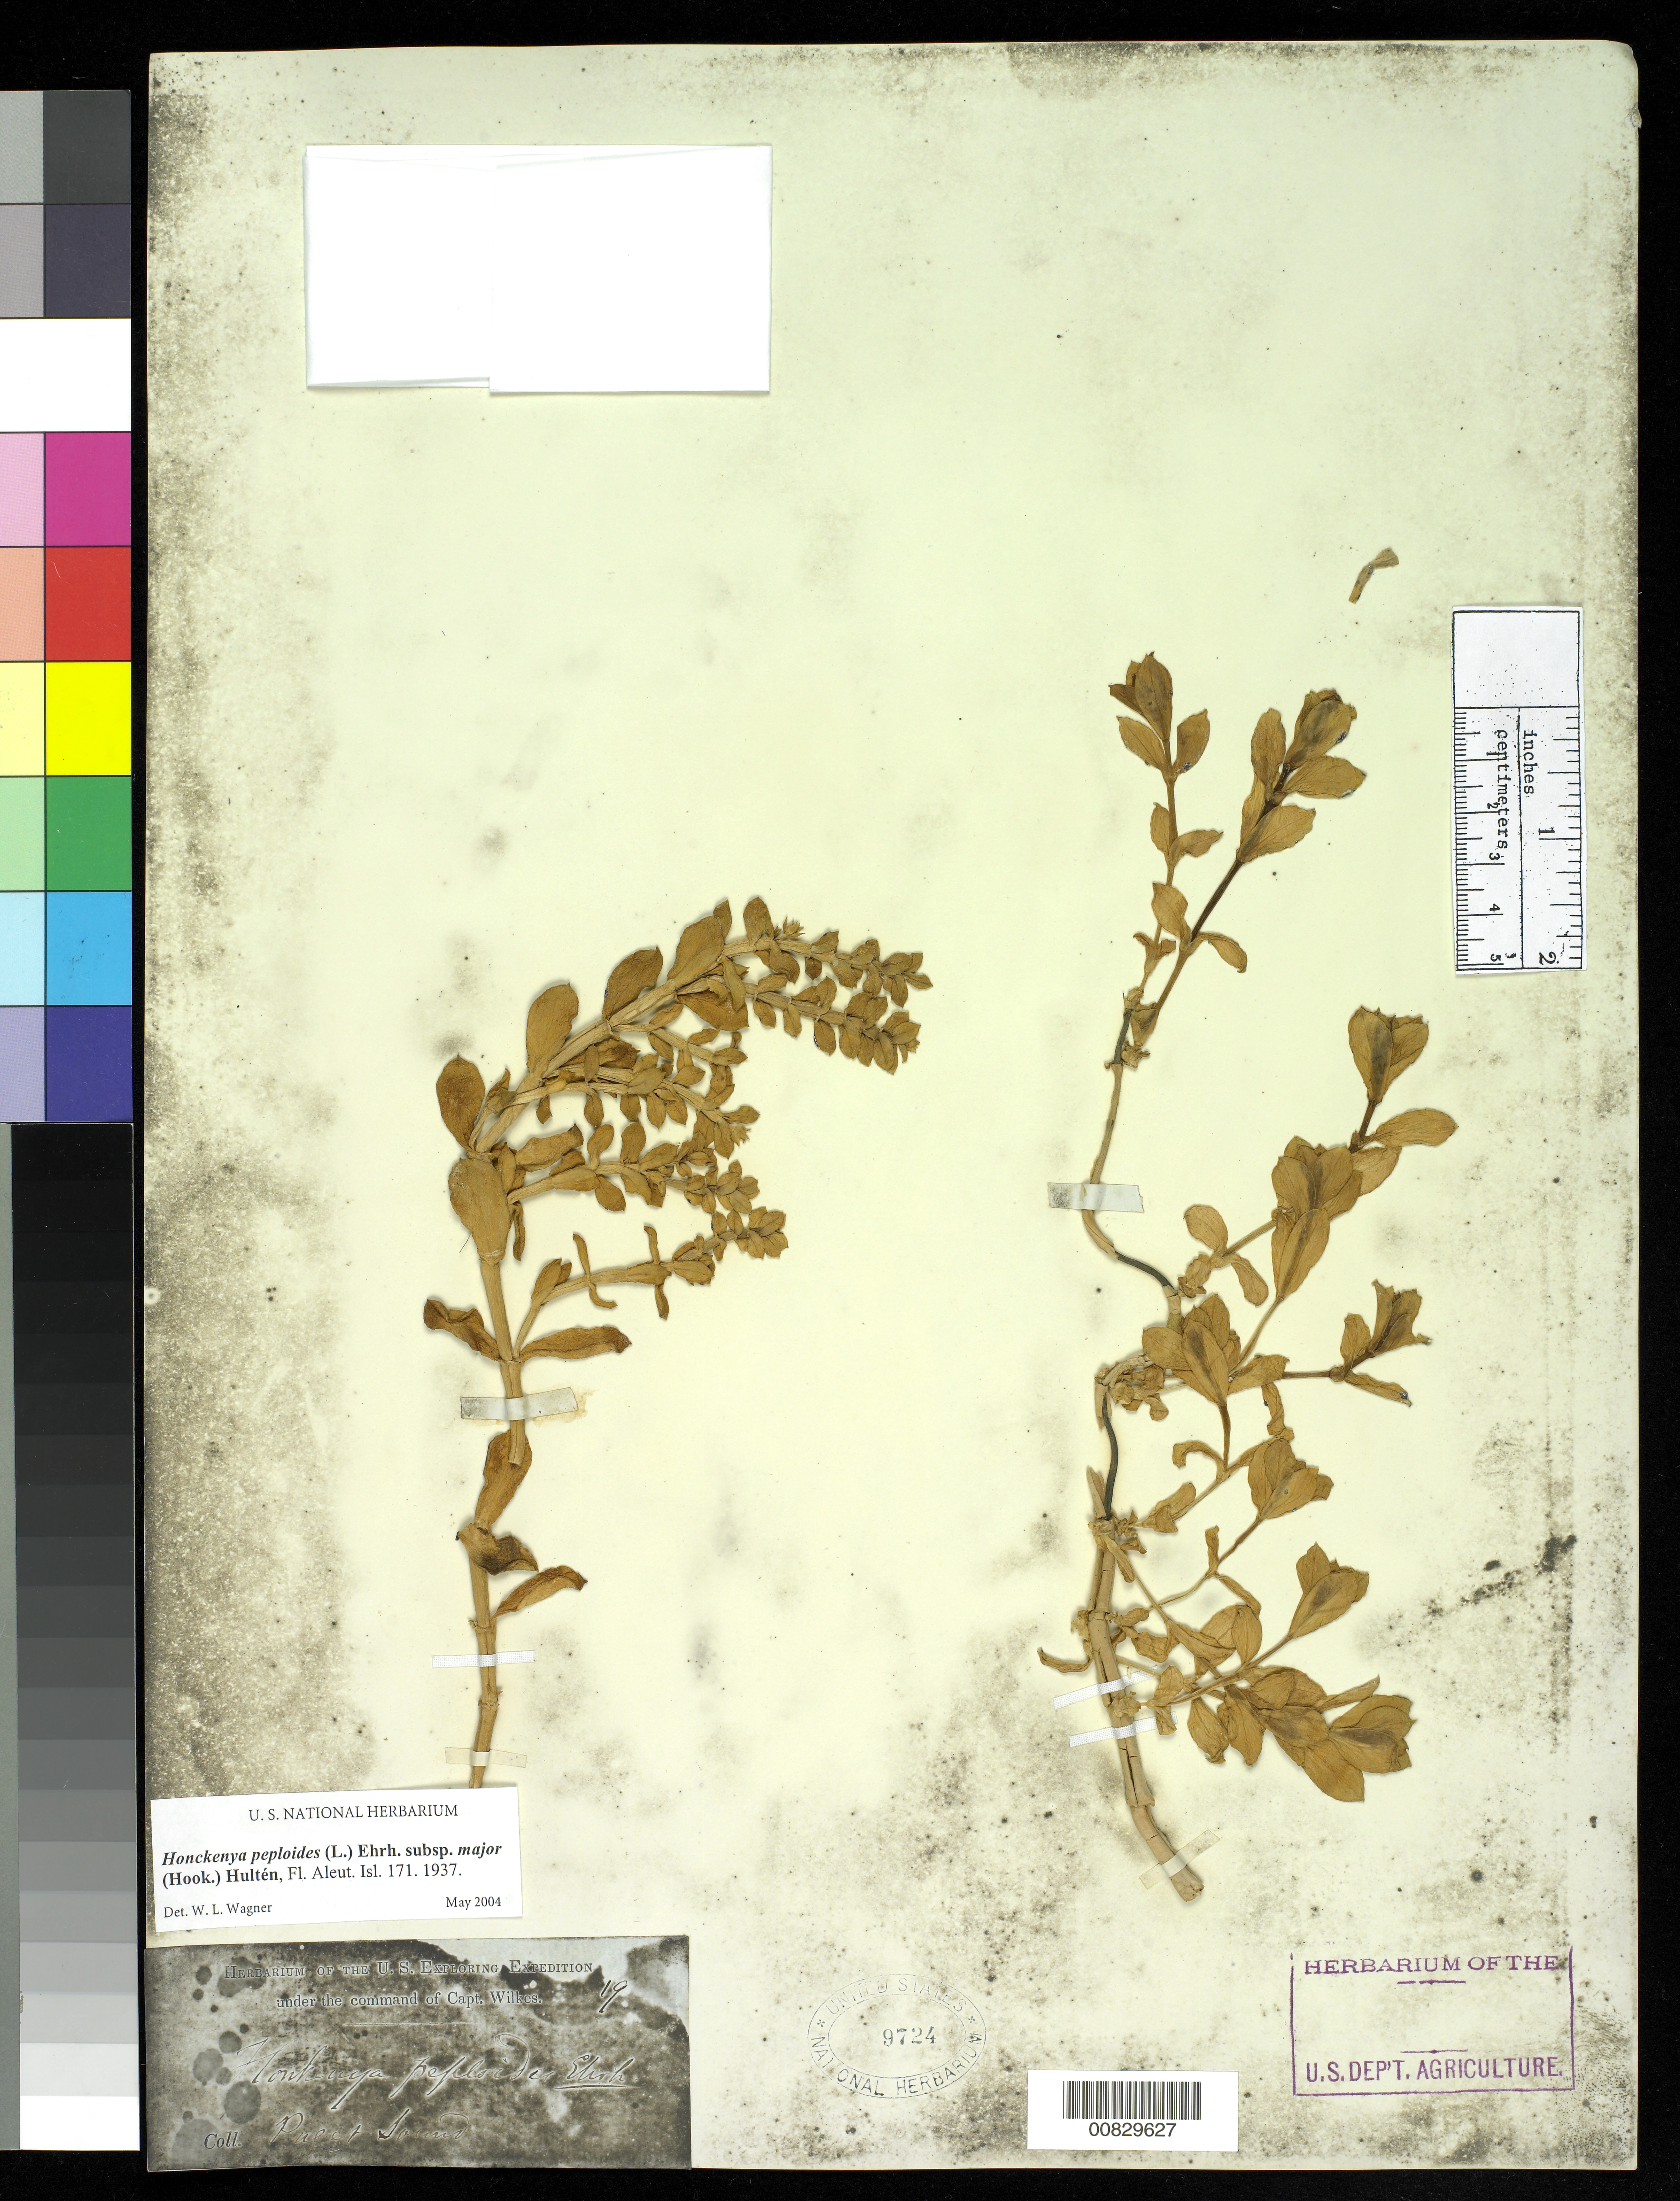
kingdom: Plantae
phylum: Tracheophyta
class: Magnoliopsida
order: Caryophyllales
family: Caryophyllaceae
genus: Honckenya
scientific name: Honckenya peploides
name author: (L.) Ehrh.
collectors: Wilkes Explor. Exped.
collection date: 1838/1842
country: United States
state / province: Washington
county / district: King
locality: Puget Sound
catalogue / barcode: US 9724